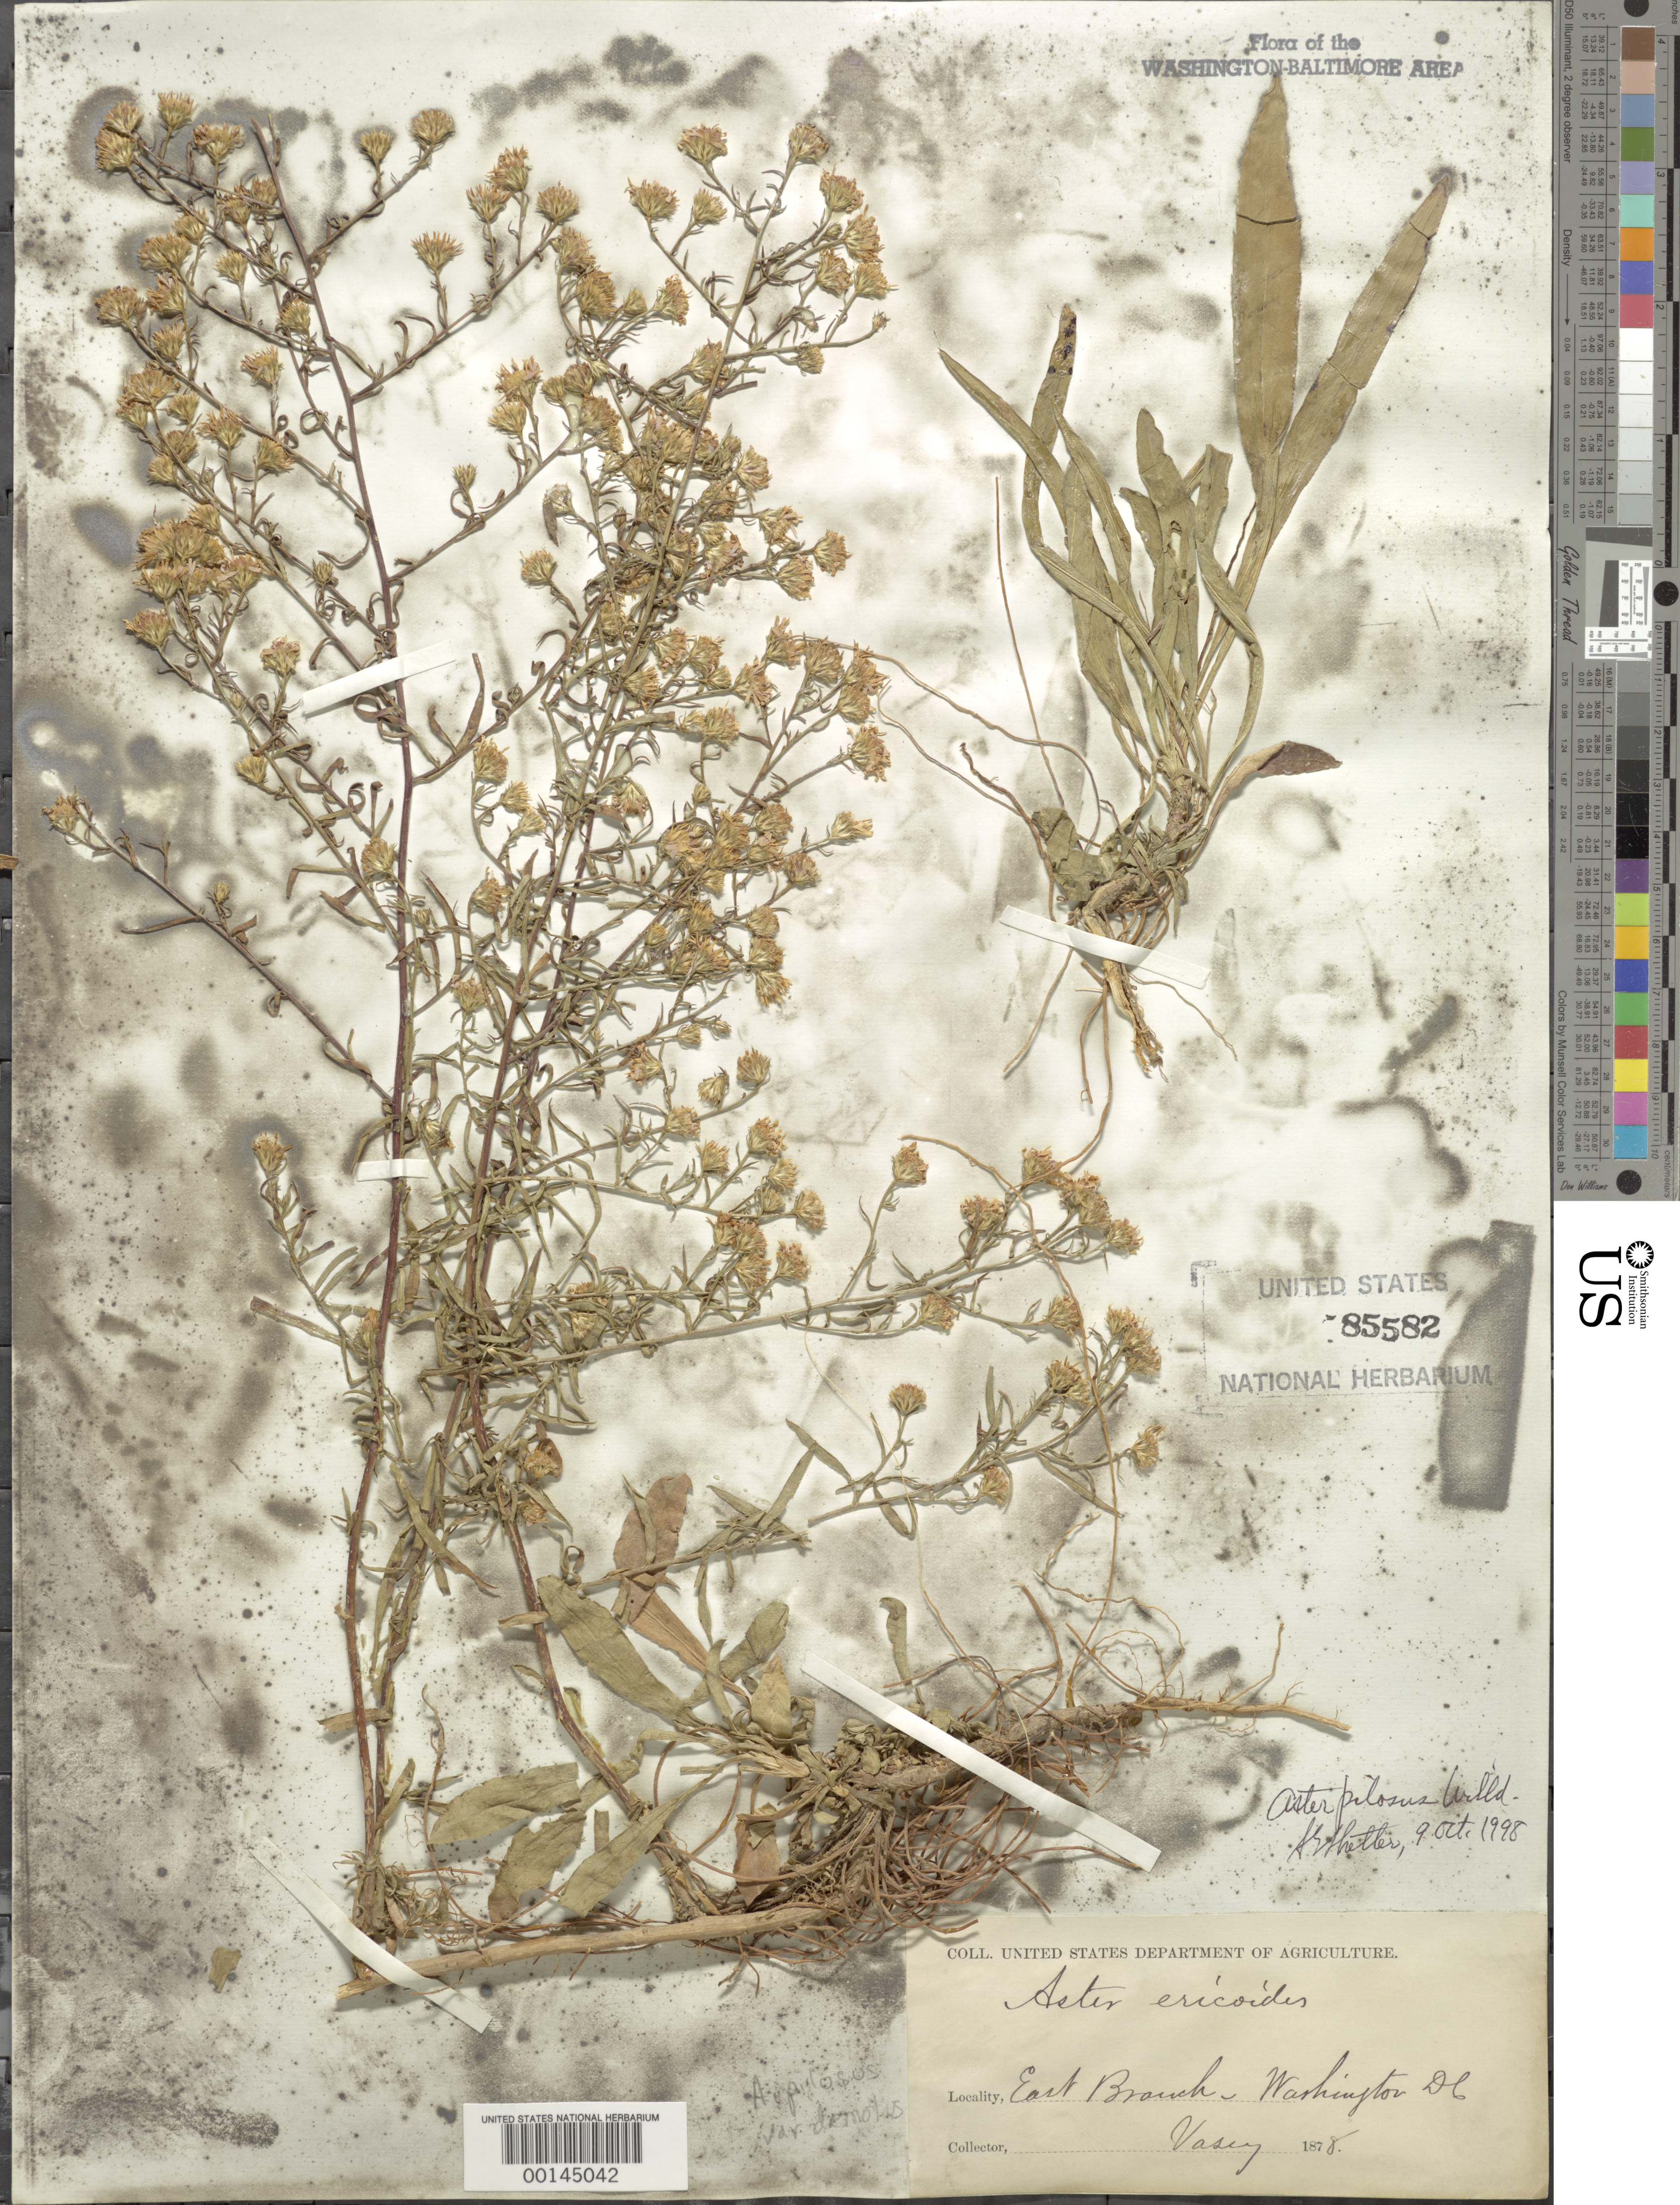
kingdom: Plantae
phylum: Tracheophyta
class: Magnoliopsida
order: Asterales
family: Asteraceae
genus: Symphyotrichum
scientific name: Symphyotrichum pilosum var. pringlei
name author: (A. Gray) G.L. Nesom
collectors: G. Vasey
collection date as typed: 1878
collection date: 1878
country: United States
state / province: District of Columbia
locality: Eastern Branch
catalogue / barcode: US 85582